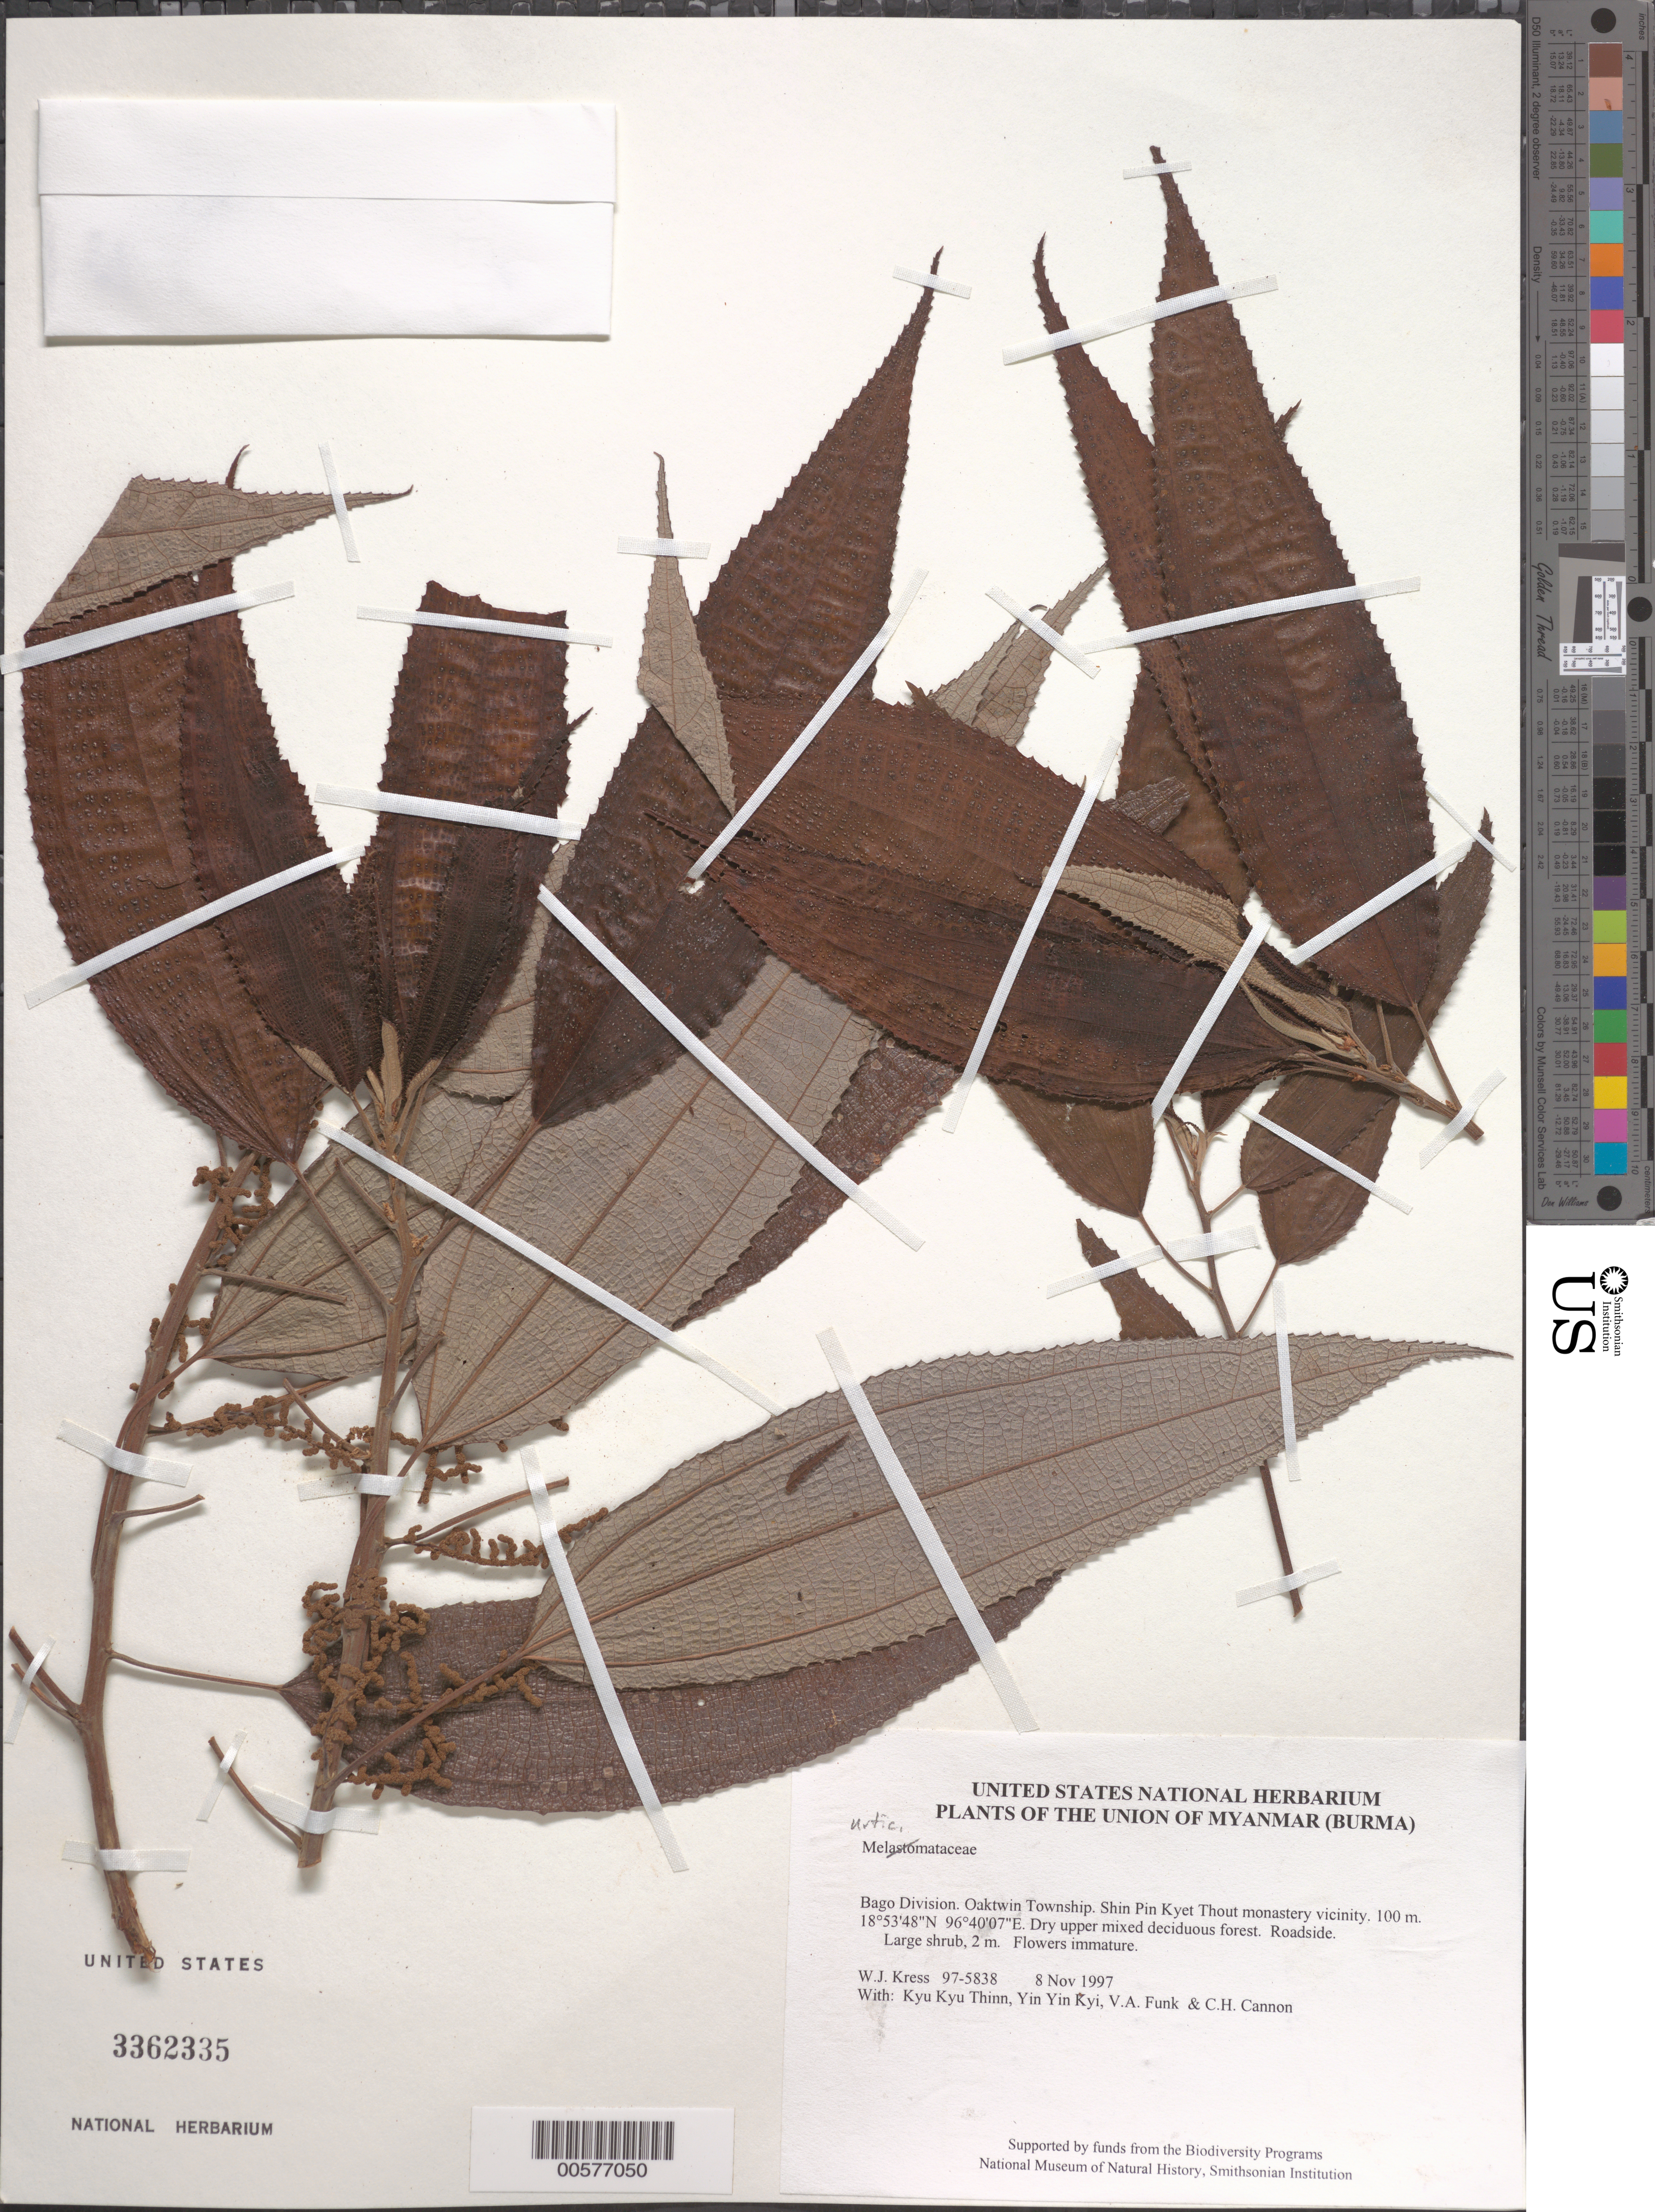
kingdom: Plantae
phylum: Tracheophyta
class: Magnoliopsida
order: Myrtales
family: Melastomataceae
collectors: W. J. Kress, Kyu Kyu Thinn, Yin Yin Kyi, V. Funk, C. H. Cannon & D. A. Bell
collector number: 97-5838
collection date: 1997-11-08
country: Myanmar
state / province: Bago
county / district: Oaktwin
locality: Shin Pin Kyet Thout monastery vicinity.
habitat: Dry upper mixed deciduous forest. Roadside.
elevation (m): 100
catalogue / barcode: US 3362335